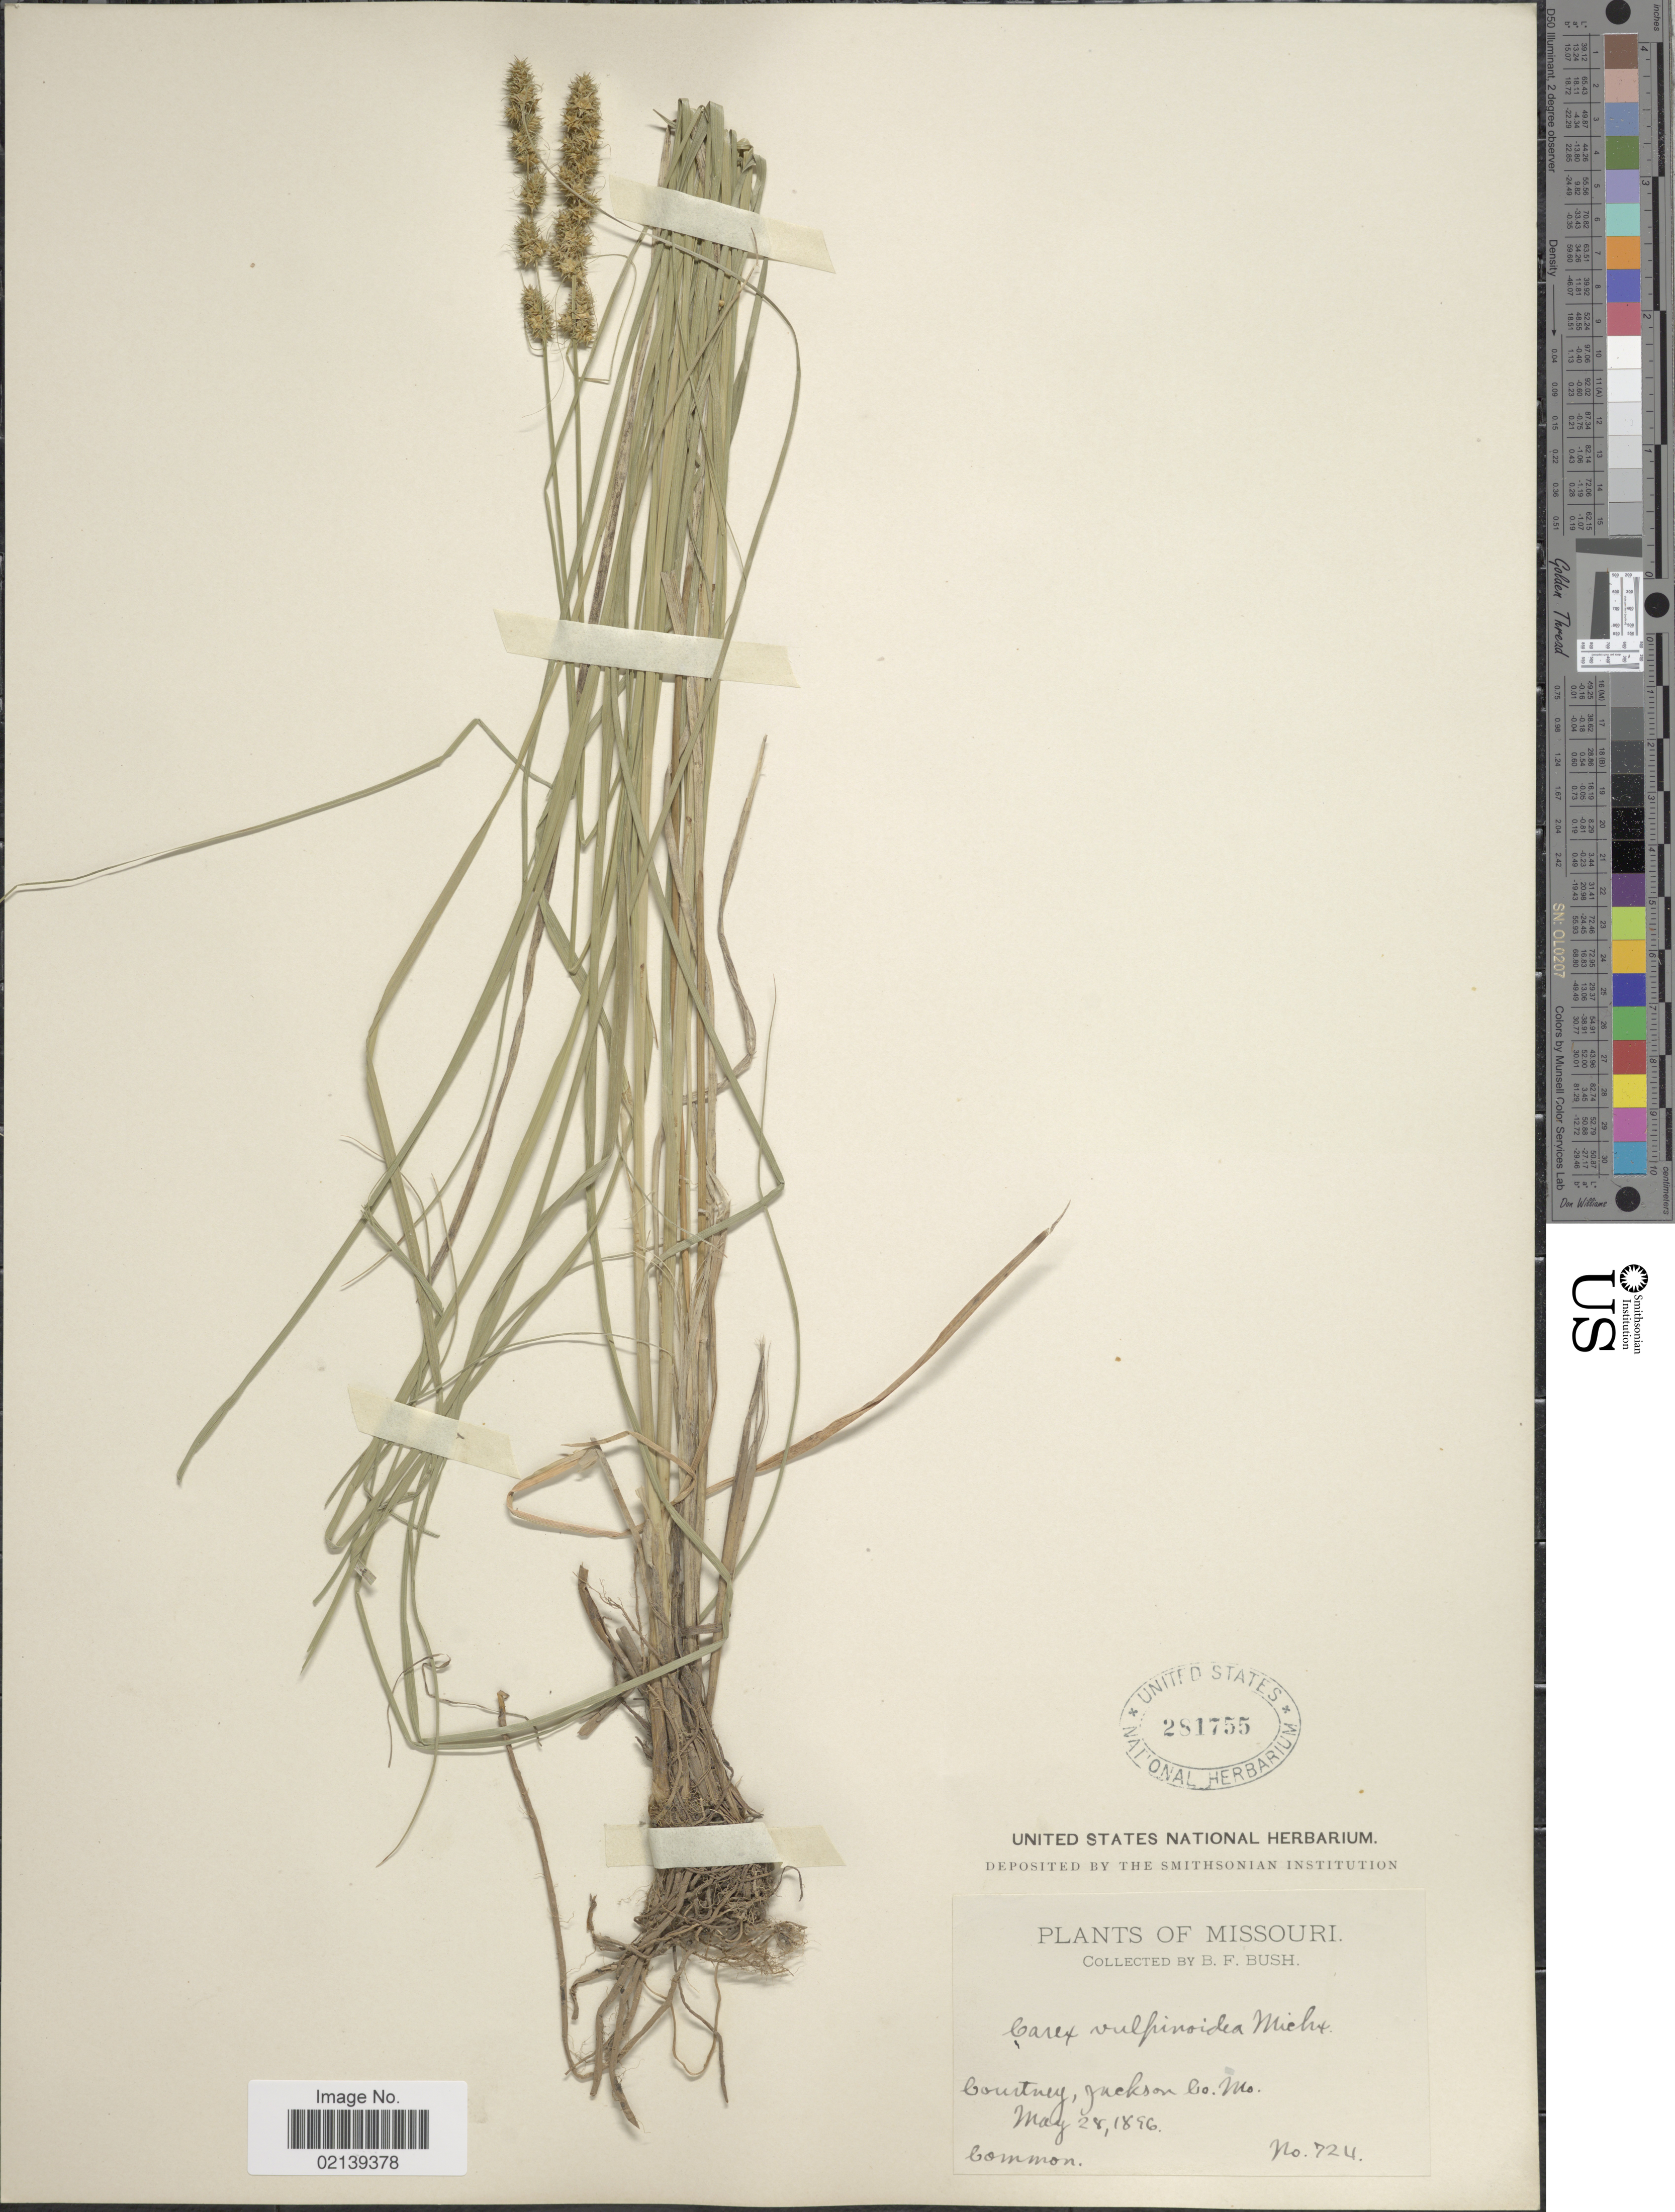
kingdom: Plantae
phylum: Tracheophyta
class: Liliopsida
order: Poales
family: Cyperaceae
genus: Carex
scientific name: Carex vulpinoidea Michx.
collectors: B. F. Bush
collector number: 724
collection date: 1896-05-28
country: United States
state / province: Missouri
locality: Courtney, Jackson Co., Mo.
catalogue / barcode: US 281755